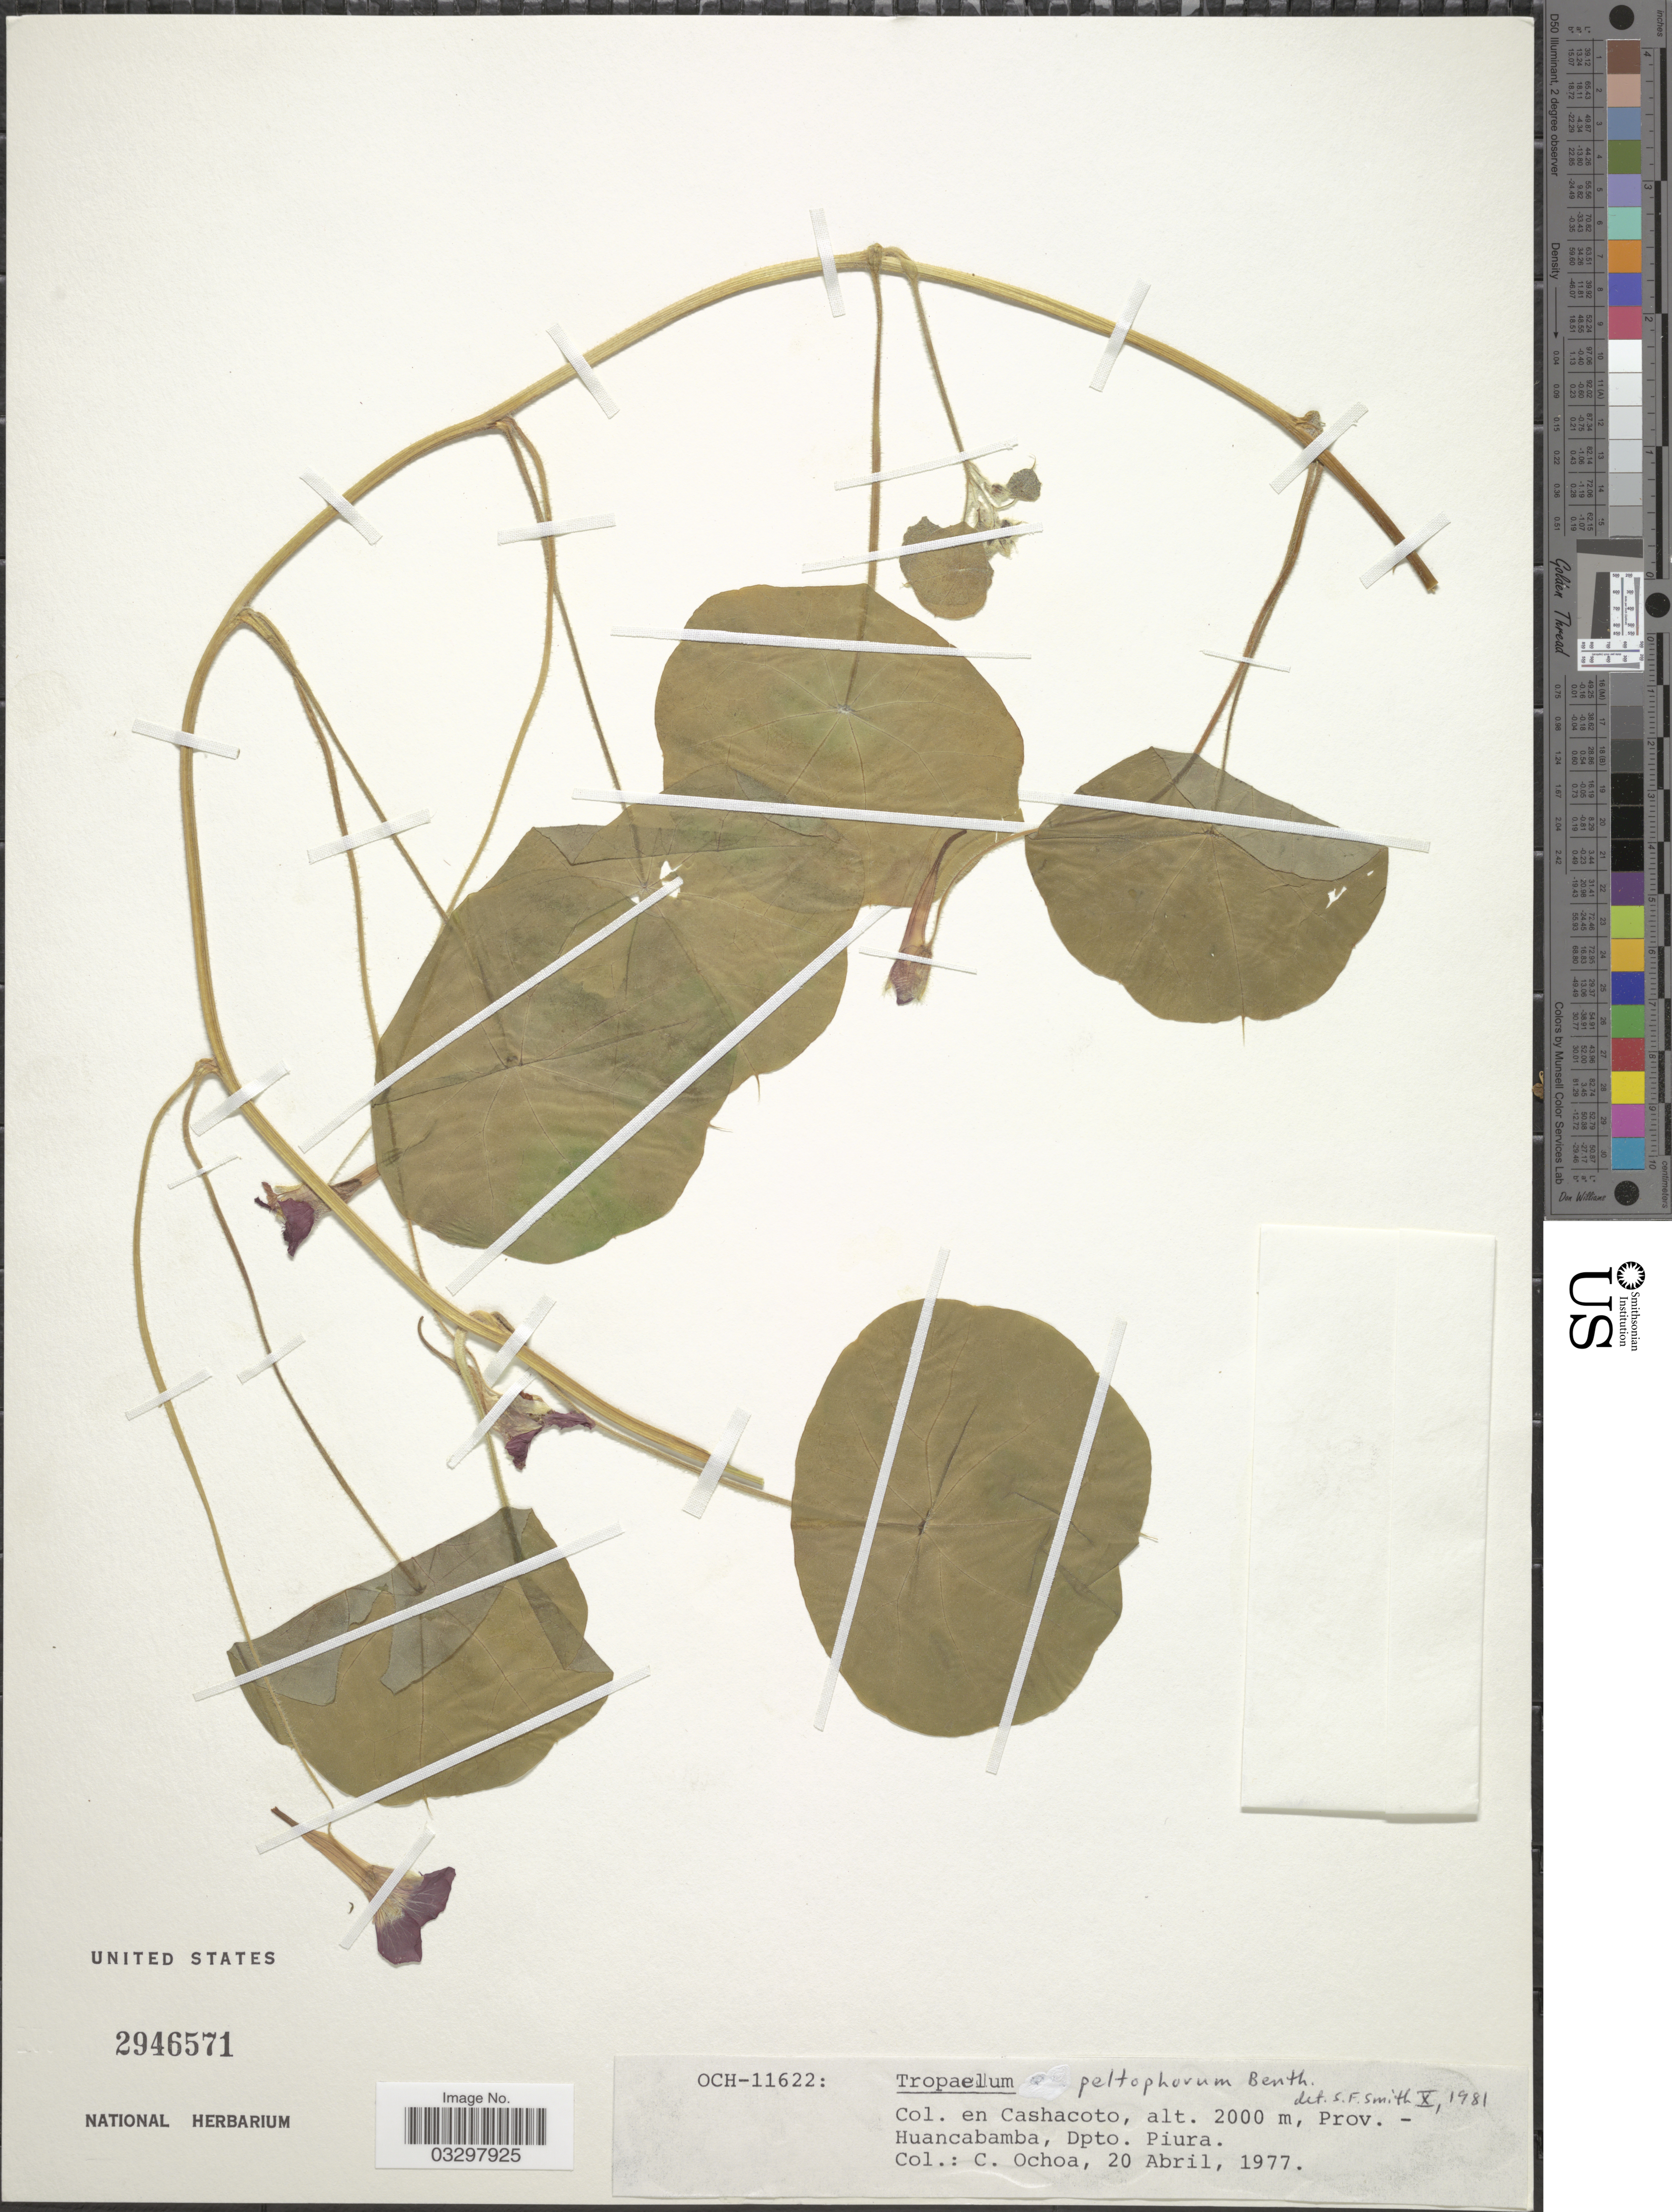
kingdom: Plantae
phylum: Tracheophyta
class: Magnoliopsida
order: Brassicales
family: Tropaeolaceae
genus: Tropaeolum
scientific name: Tropaeolum peltophorum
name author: Benth.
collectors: C. Ochoa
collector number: OCH-11622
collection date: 1977-04-20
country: Peru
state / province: Piura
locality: En Cashacoto, Prov. Huancabamba, Dpto. Piura.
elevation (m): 2000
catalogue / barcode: US 2946571